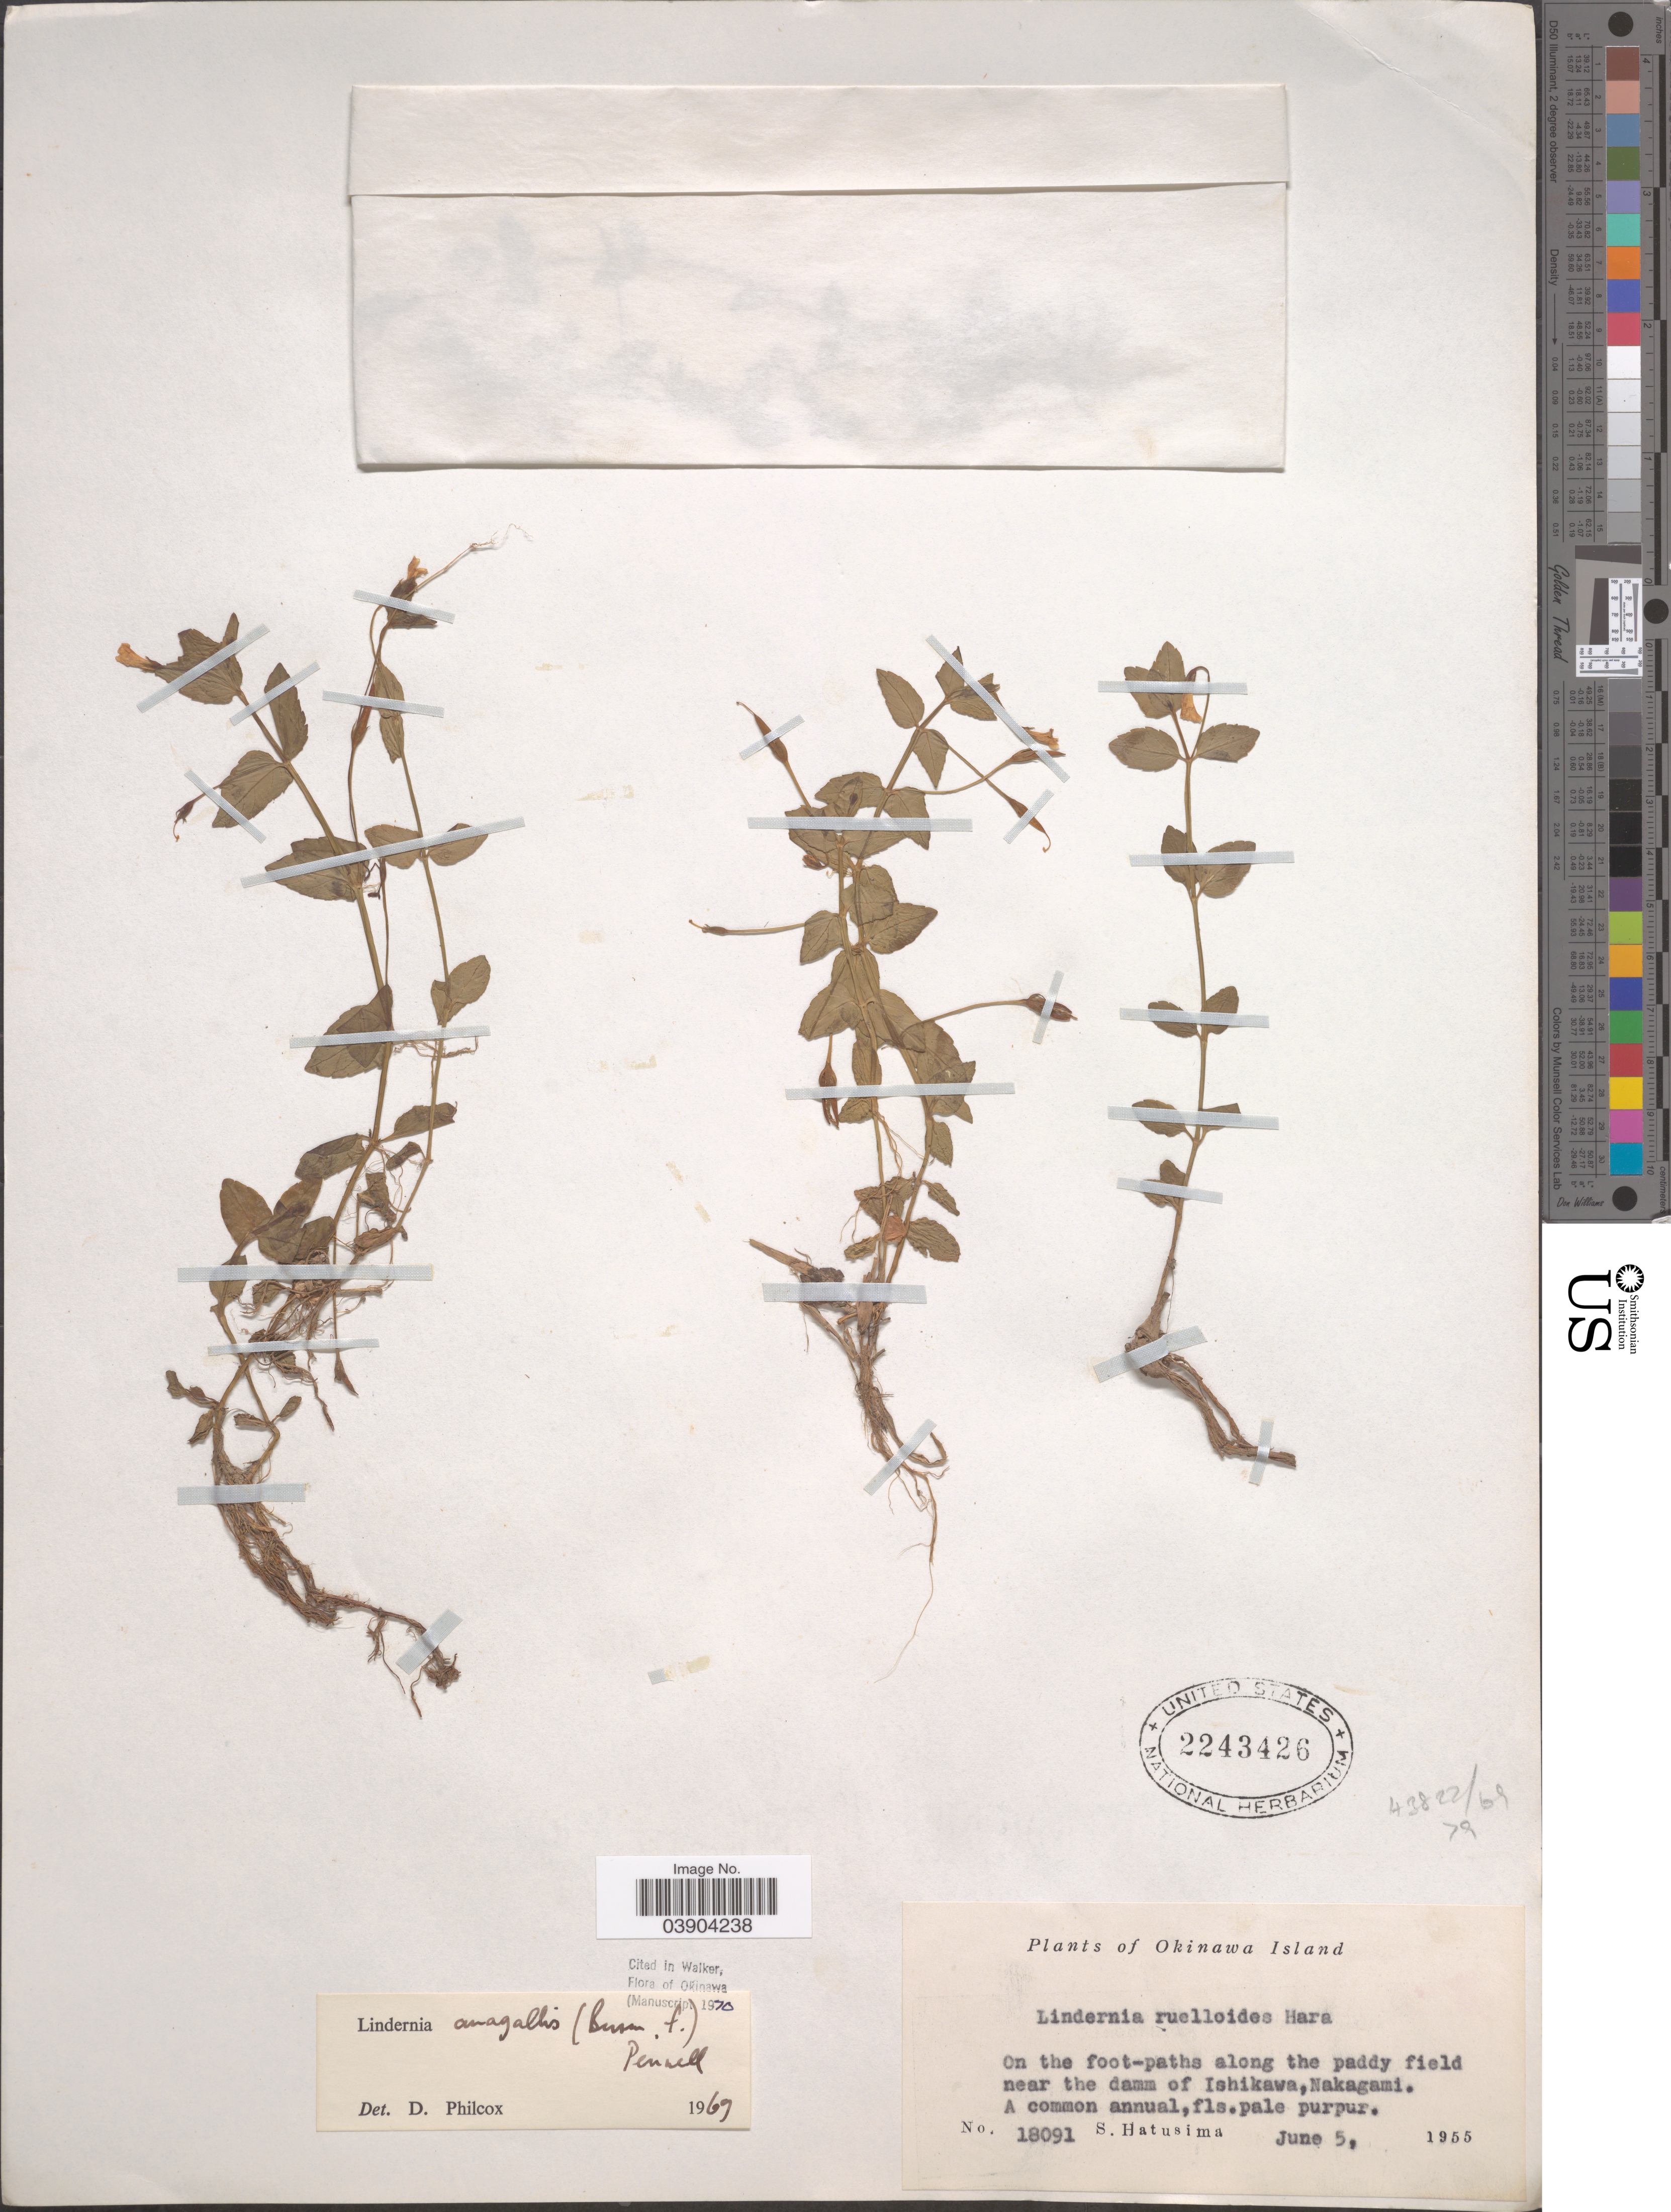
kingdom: Plantae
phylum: Tracheophyta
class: Magnoliopsida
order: Lamiales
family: Linderniaceae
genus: Lindernia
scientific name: Lindernia anagallis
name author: (Burm. f.) Pennell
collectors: S. Hatusima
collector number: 18091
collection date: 1955-06-05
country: Japan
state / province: Okinawa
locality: On the foot-paths along the paddy field near the damm of Ishikawa, Nakagami.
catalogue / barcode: US 2243426